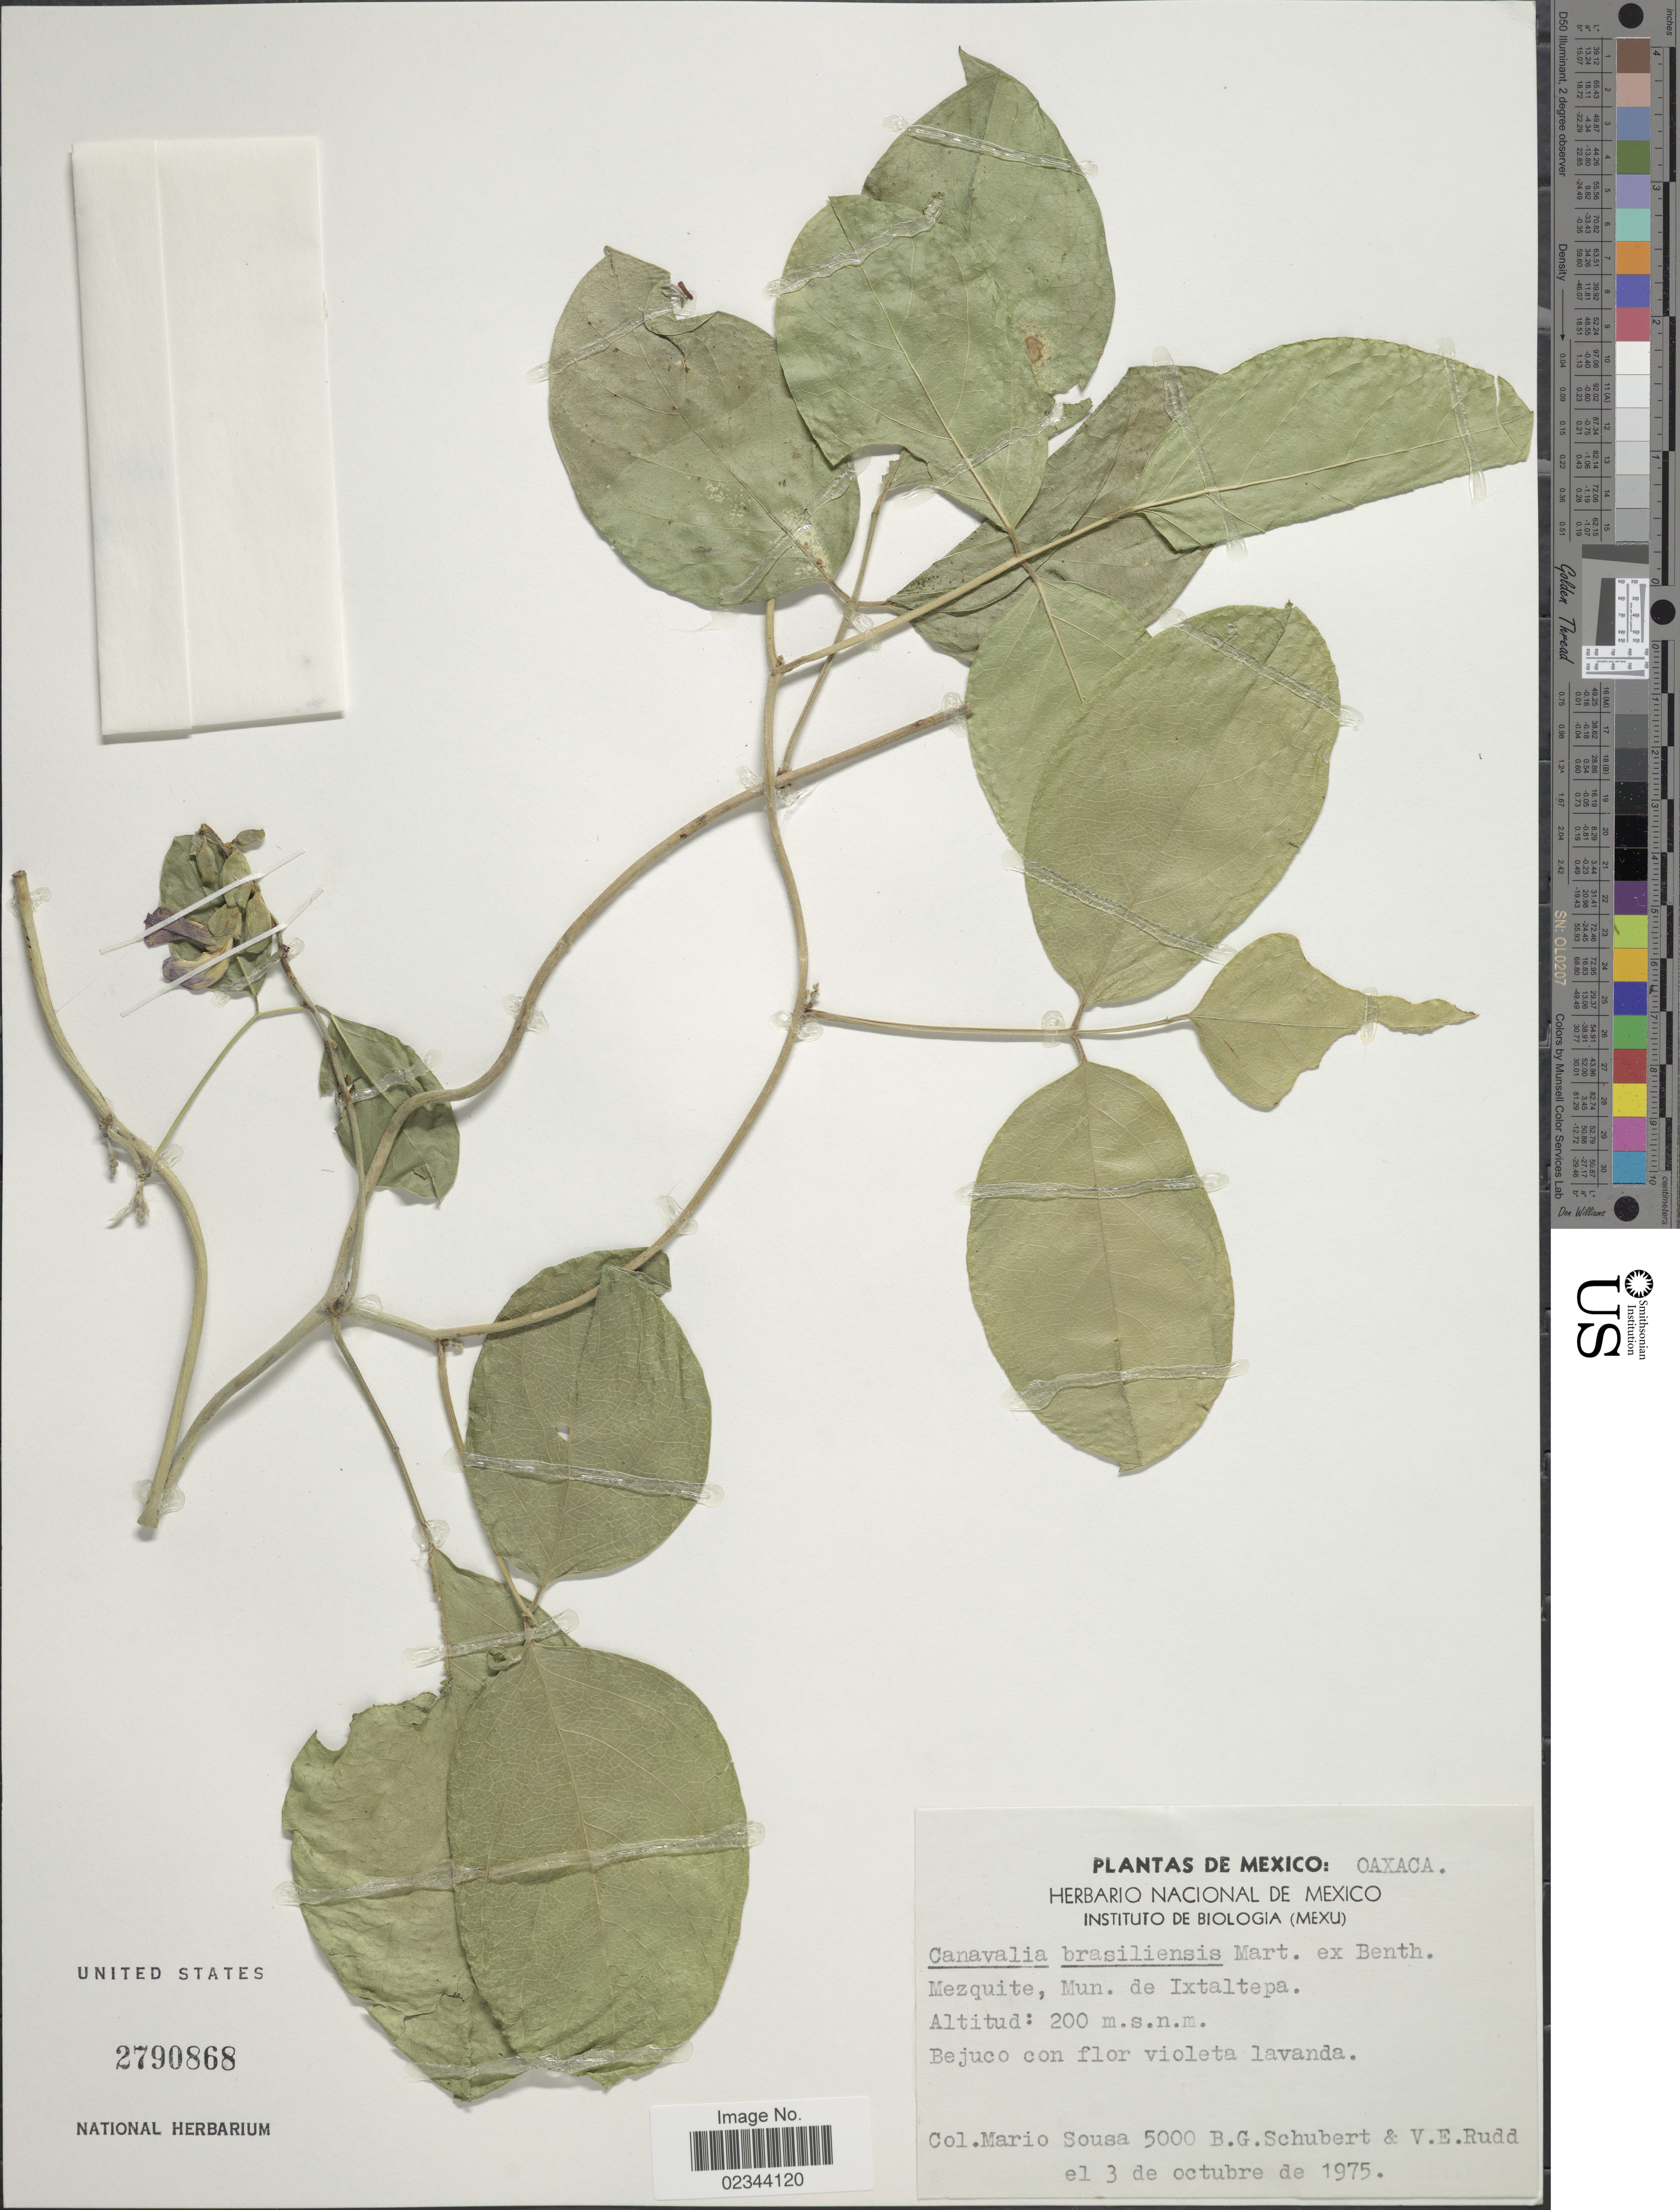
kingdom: Plantae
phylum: Tracheophyta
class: Magnoliopsida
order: Fabales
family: Fabaceae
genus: Canavalia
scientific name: Canavalia brasiliensis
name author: Mart. ex Benth.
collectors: M. Sousa S., B. Schubert & V. E. Rudd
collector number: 5000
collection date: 1975-10-03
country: Mexico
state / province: Oaxaca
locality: Mezquite, Mun. de Ixtaltepa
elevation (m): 200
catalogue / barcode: US 2790868